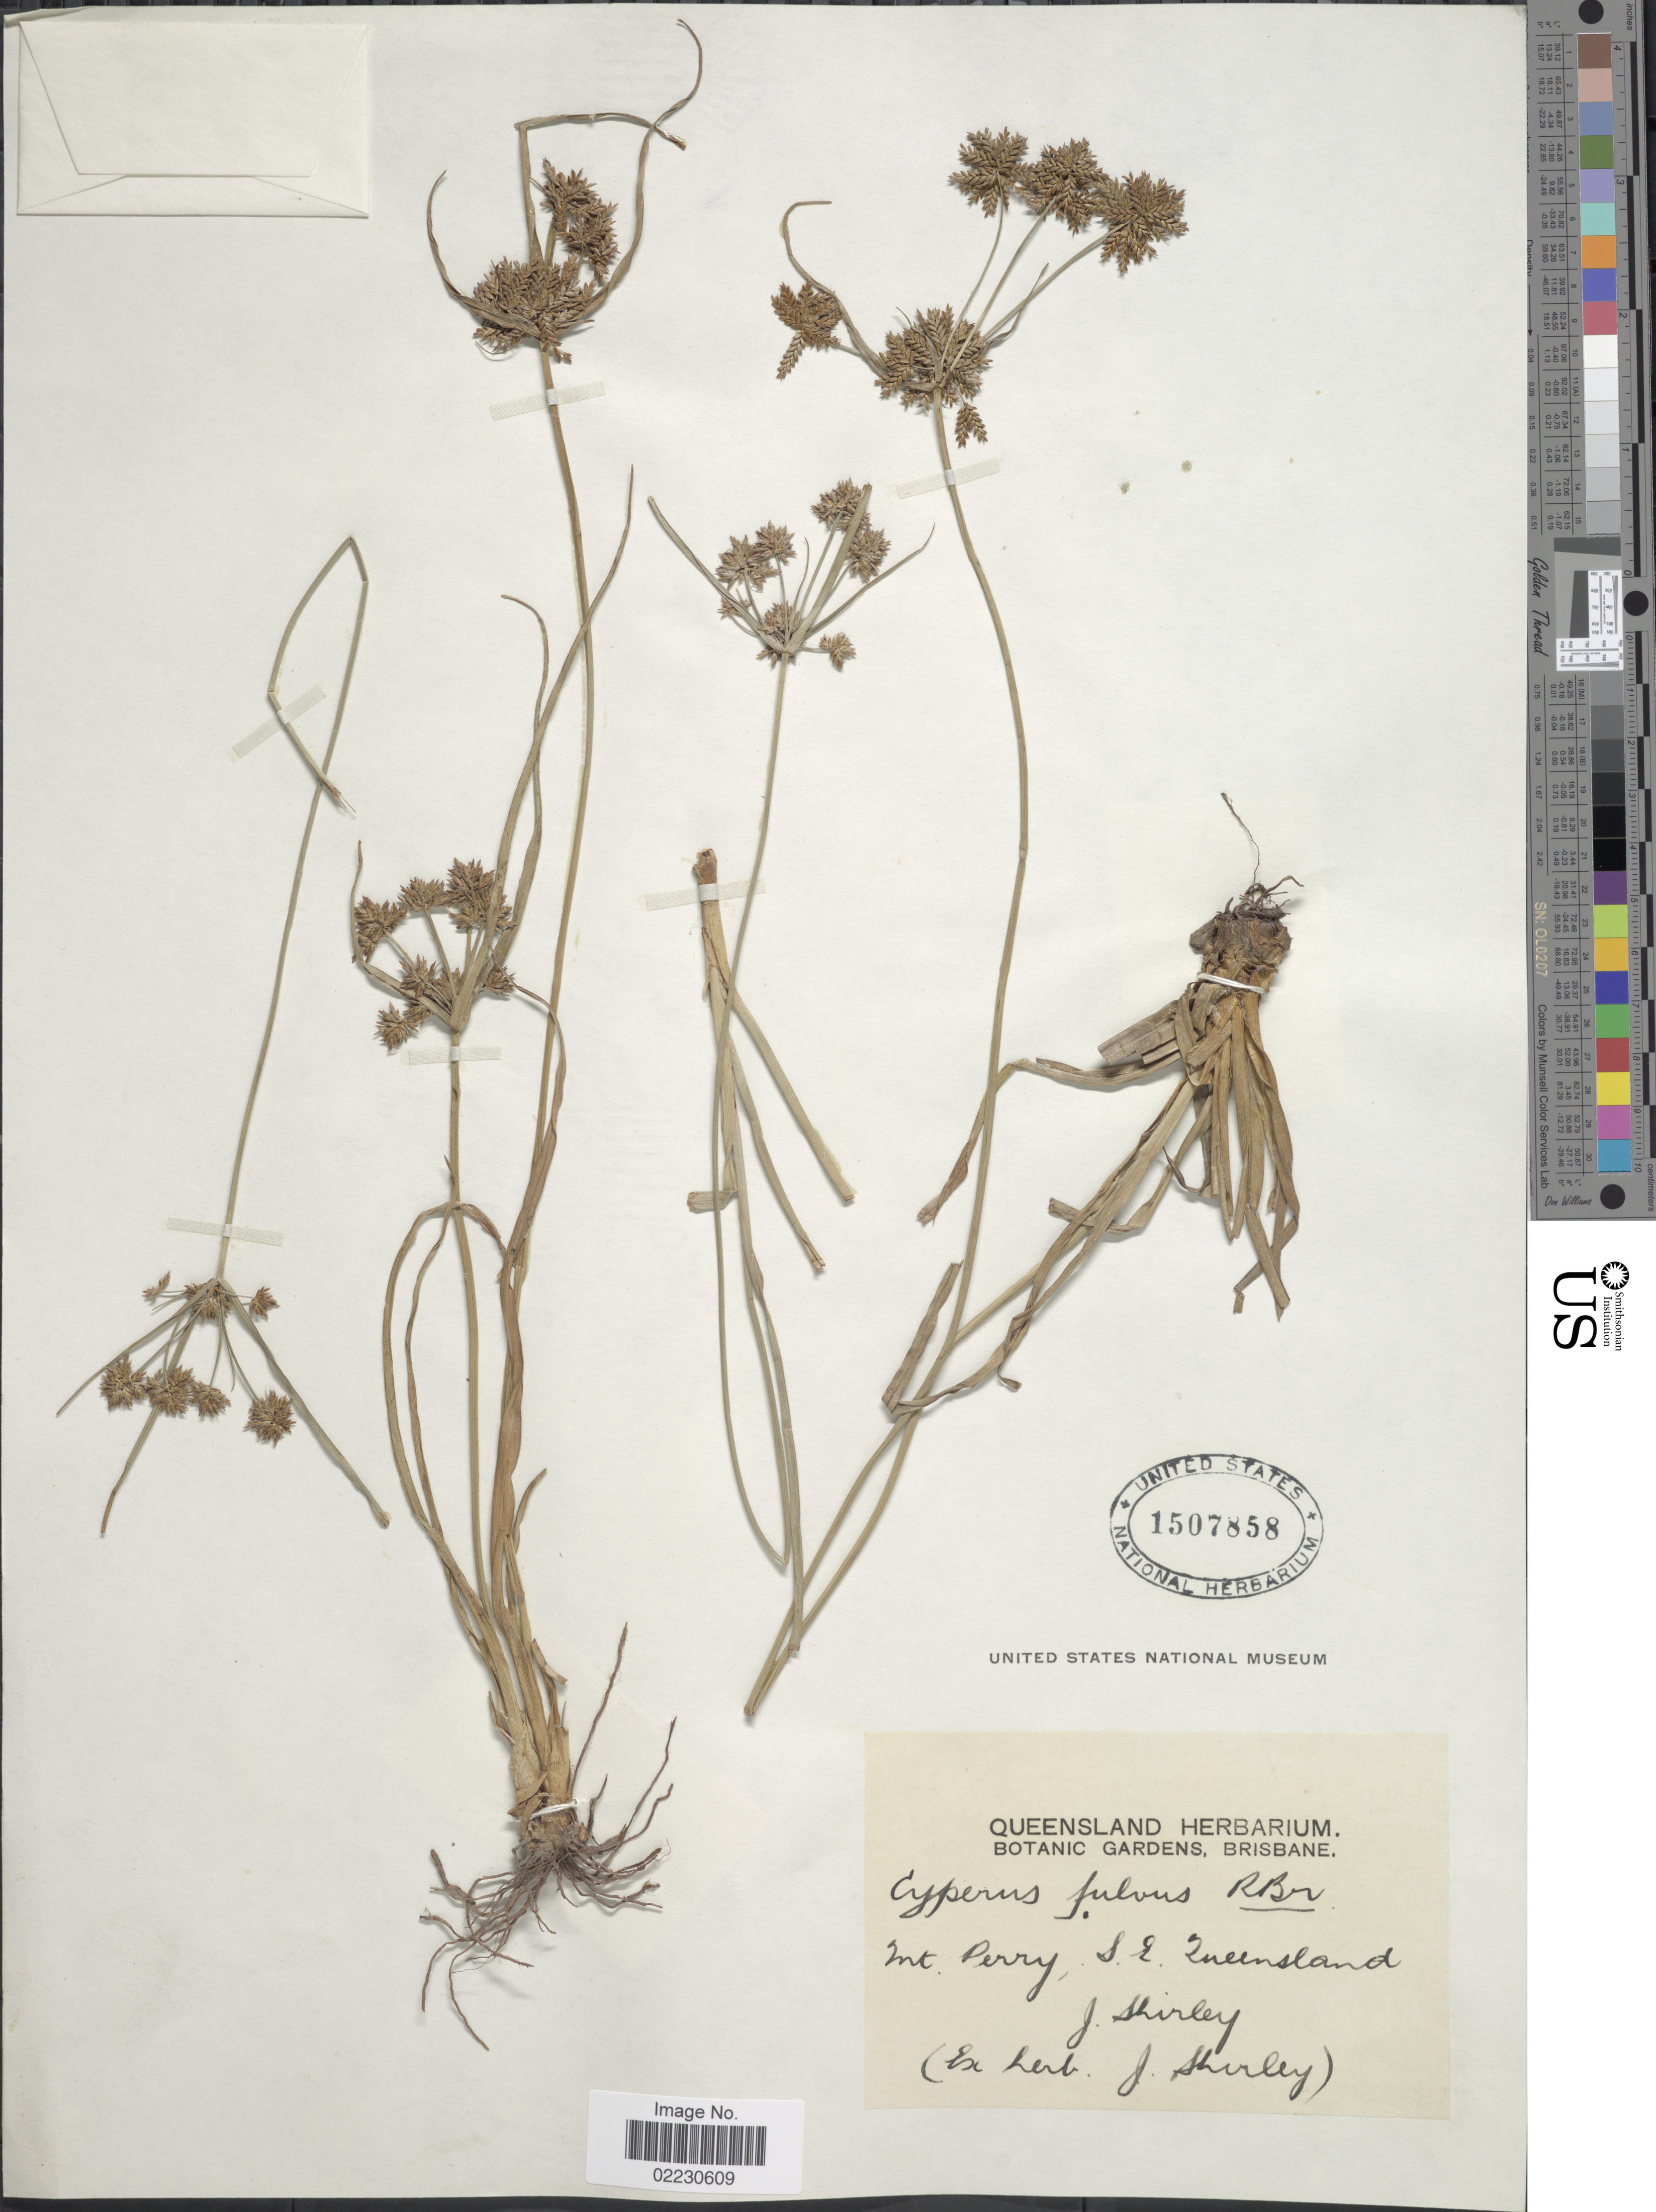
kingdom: Plantae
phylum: Tracheophyta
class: Liliopsida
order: Poales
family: Cyperaceae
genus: Cyperus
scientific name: Cyperus fulvus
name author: R. Br.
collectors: J. Shirley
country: Australia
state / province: Queensland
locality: Mt. Perry, S.E. Queensland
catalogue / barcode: US 1507858